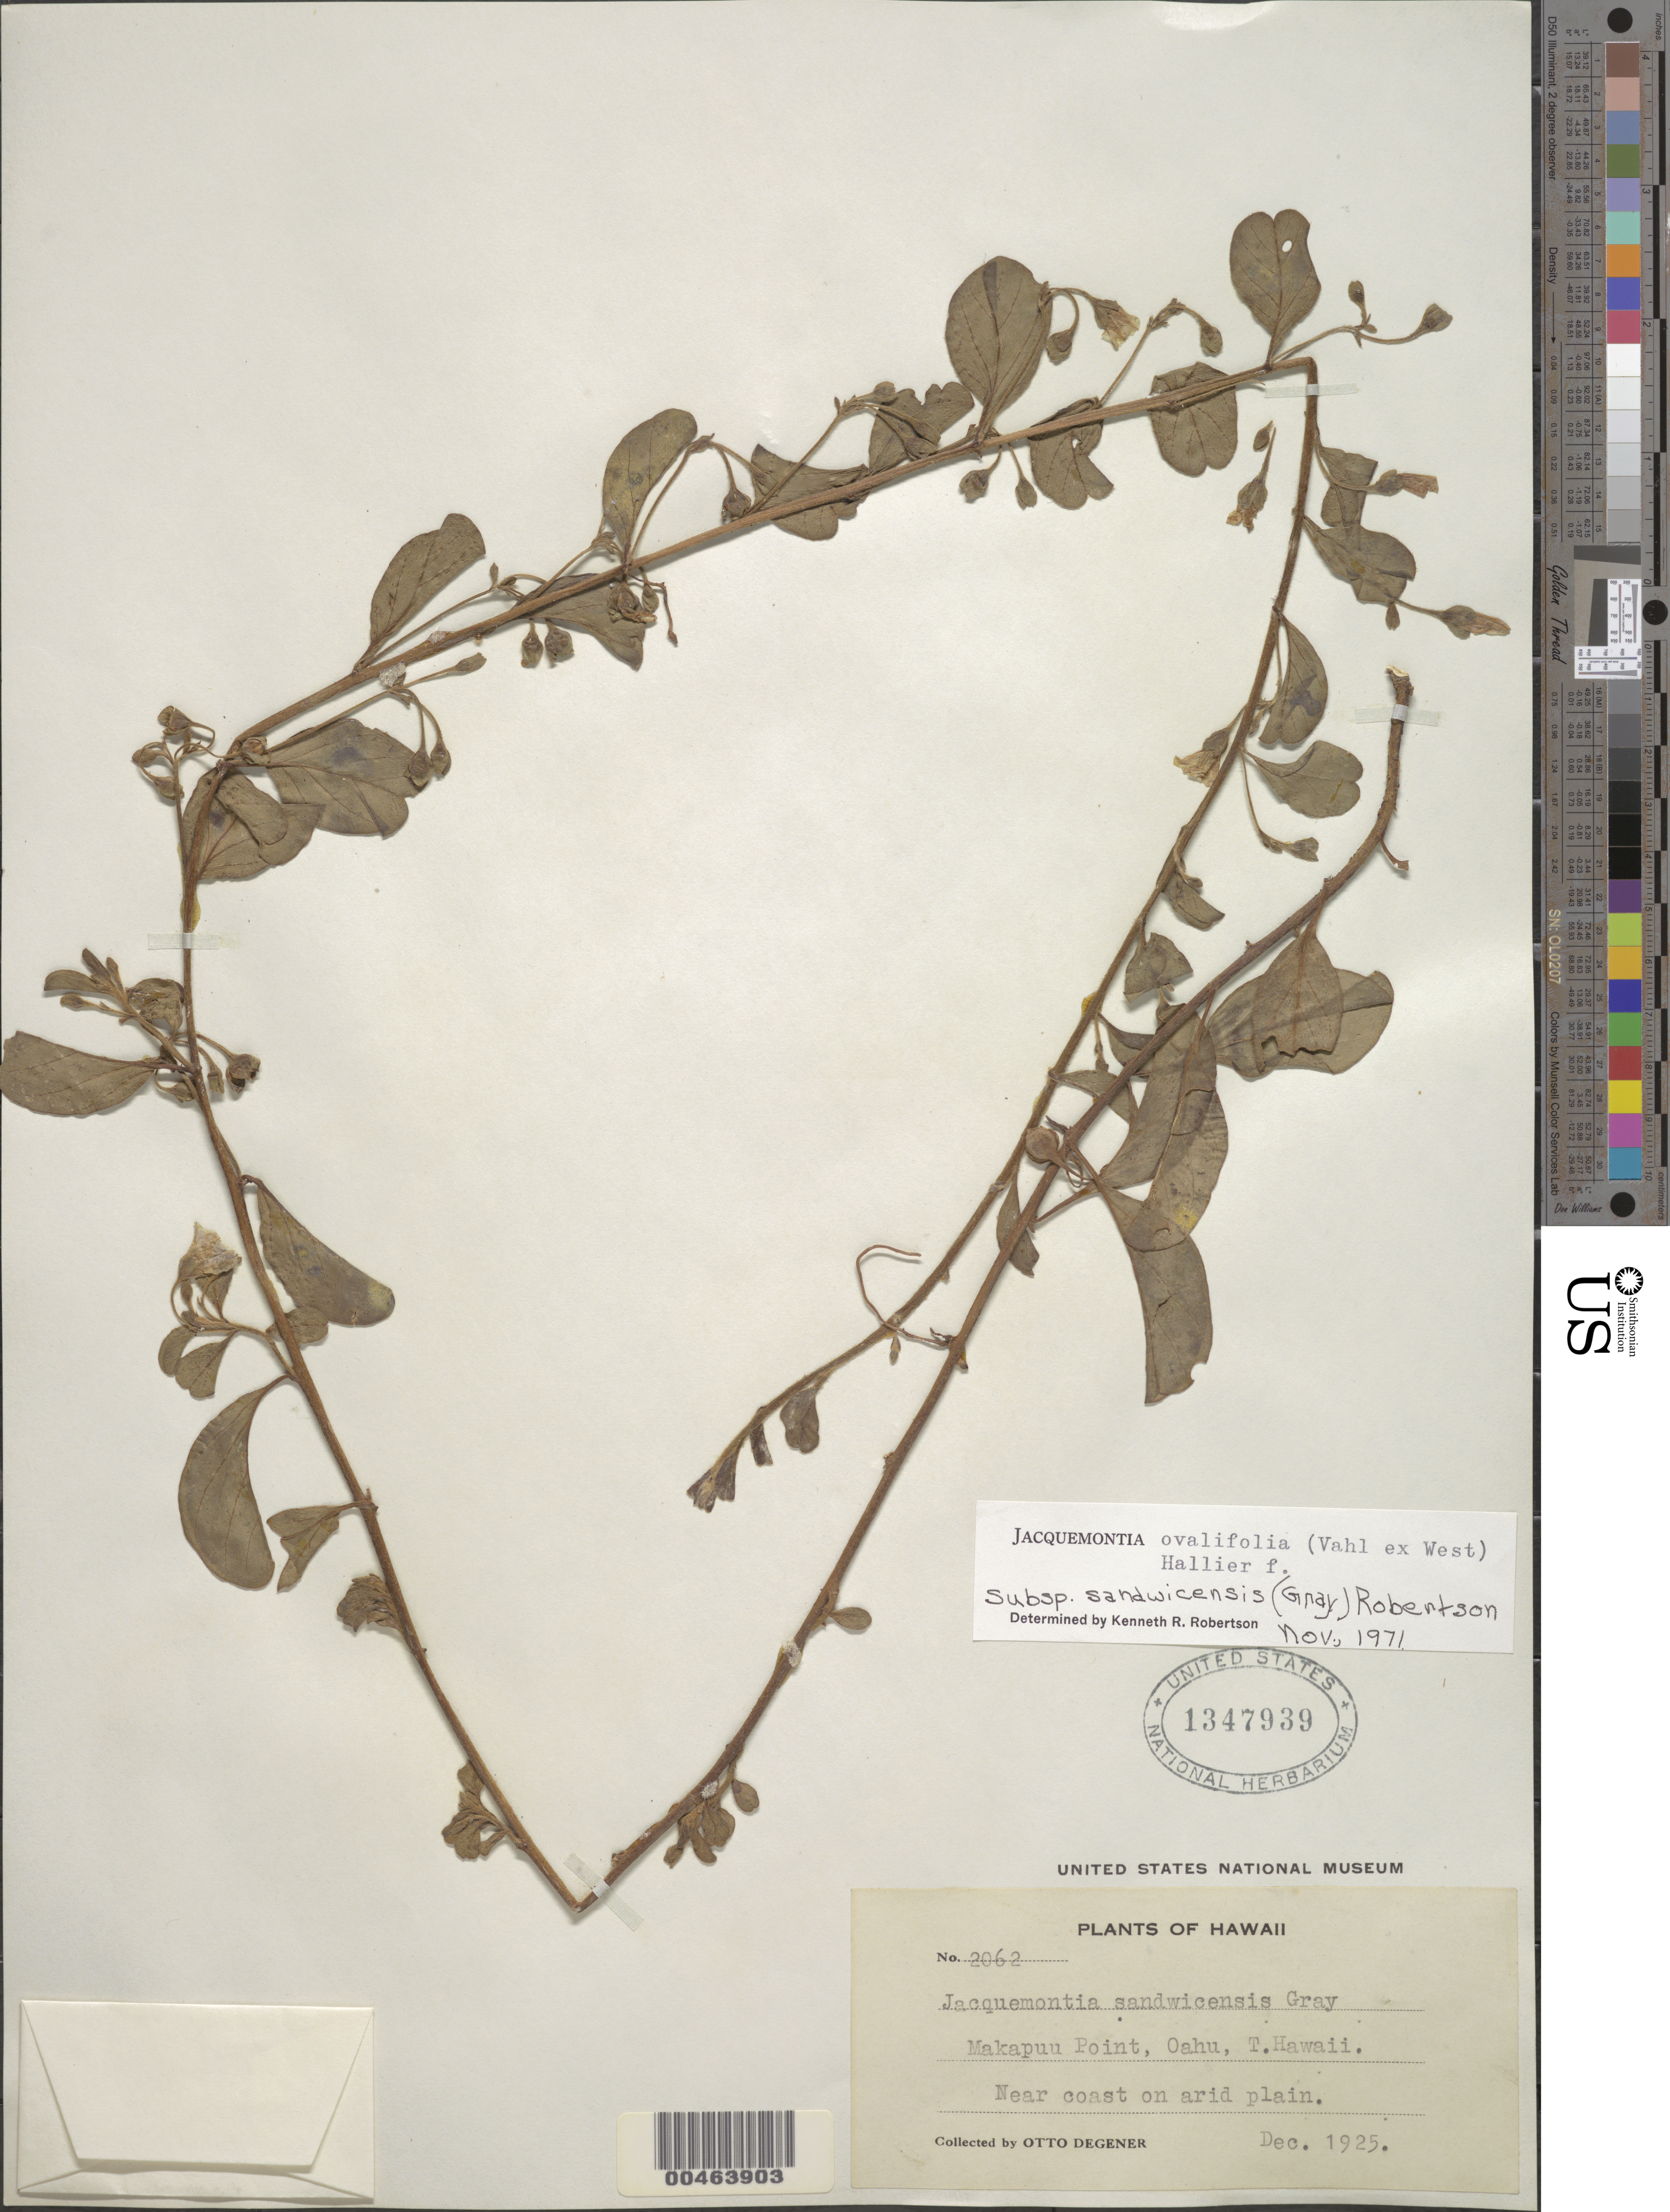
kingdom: Plantae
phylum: Tracheophyta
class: Magnoliopsida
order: Solanales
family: Convolvulaceae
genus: Jacquemontia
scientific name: Jacquemontia sandwicensis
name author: A. Gray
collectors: O. Degener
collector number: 2062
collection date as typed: Dec 1925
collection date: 1925-12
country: United States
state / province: Hawaii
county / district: Honolulu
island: Oahu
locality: Makapuu Point, near coast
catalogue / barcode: US 1347939